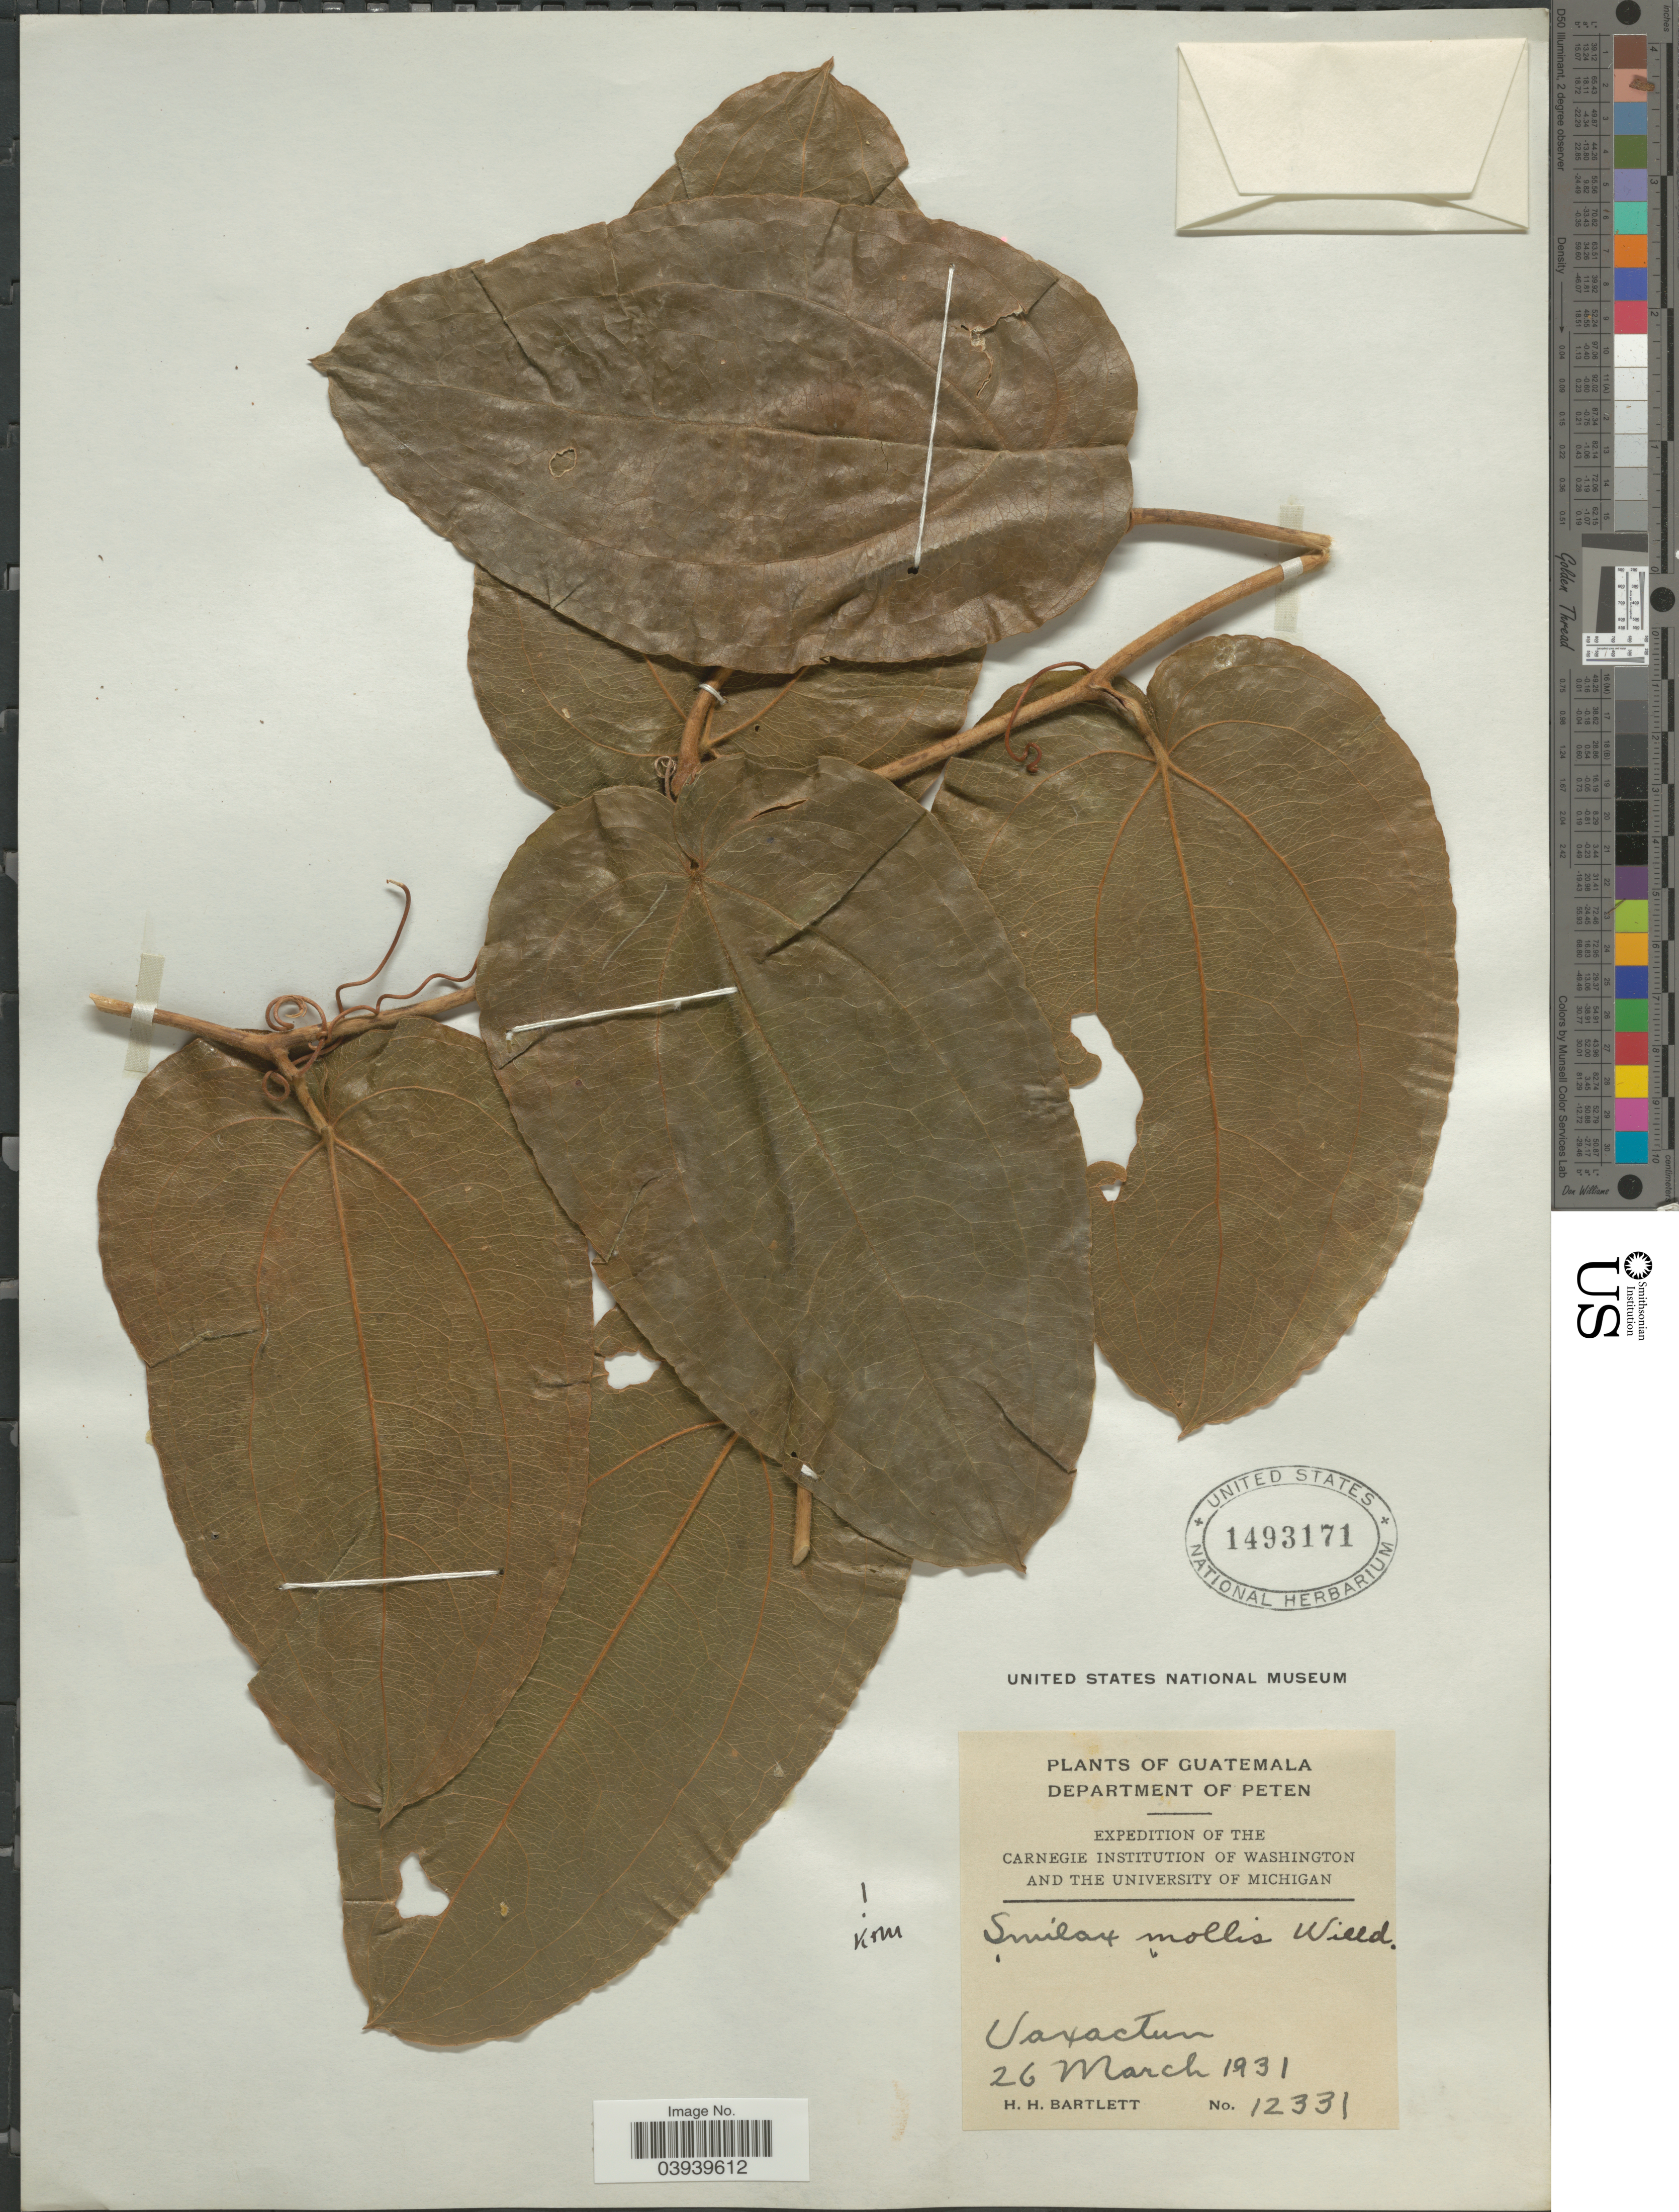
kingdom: Plantae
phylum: Tracheophyta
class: Liliopsida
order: Liliales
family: Smilacaceae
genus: Smilax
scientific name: Smilax mollis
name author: Humb. & Bonpl. ex Willd.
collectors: H. H. Bartlett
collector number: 12331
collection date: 1931-03-26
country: Guatemala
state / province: El Peten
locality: Department of Peten. Uaxactun.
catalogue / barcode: US 1493171